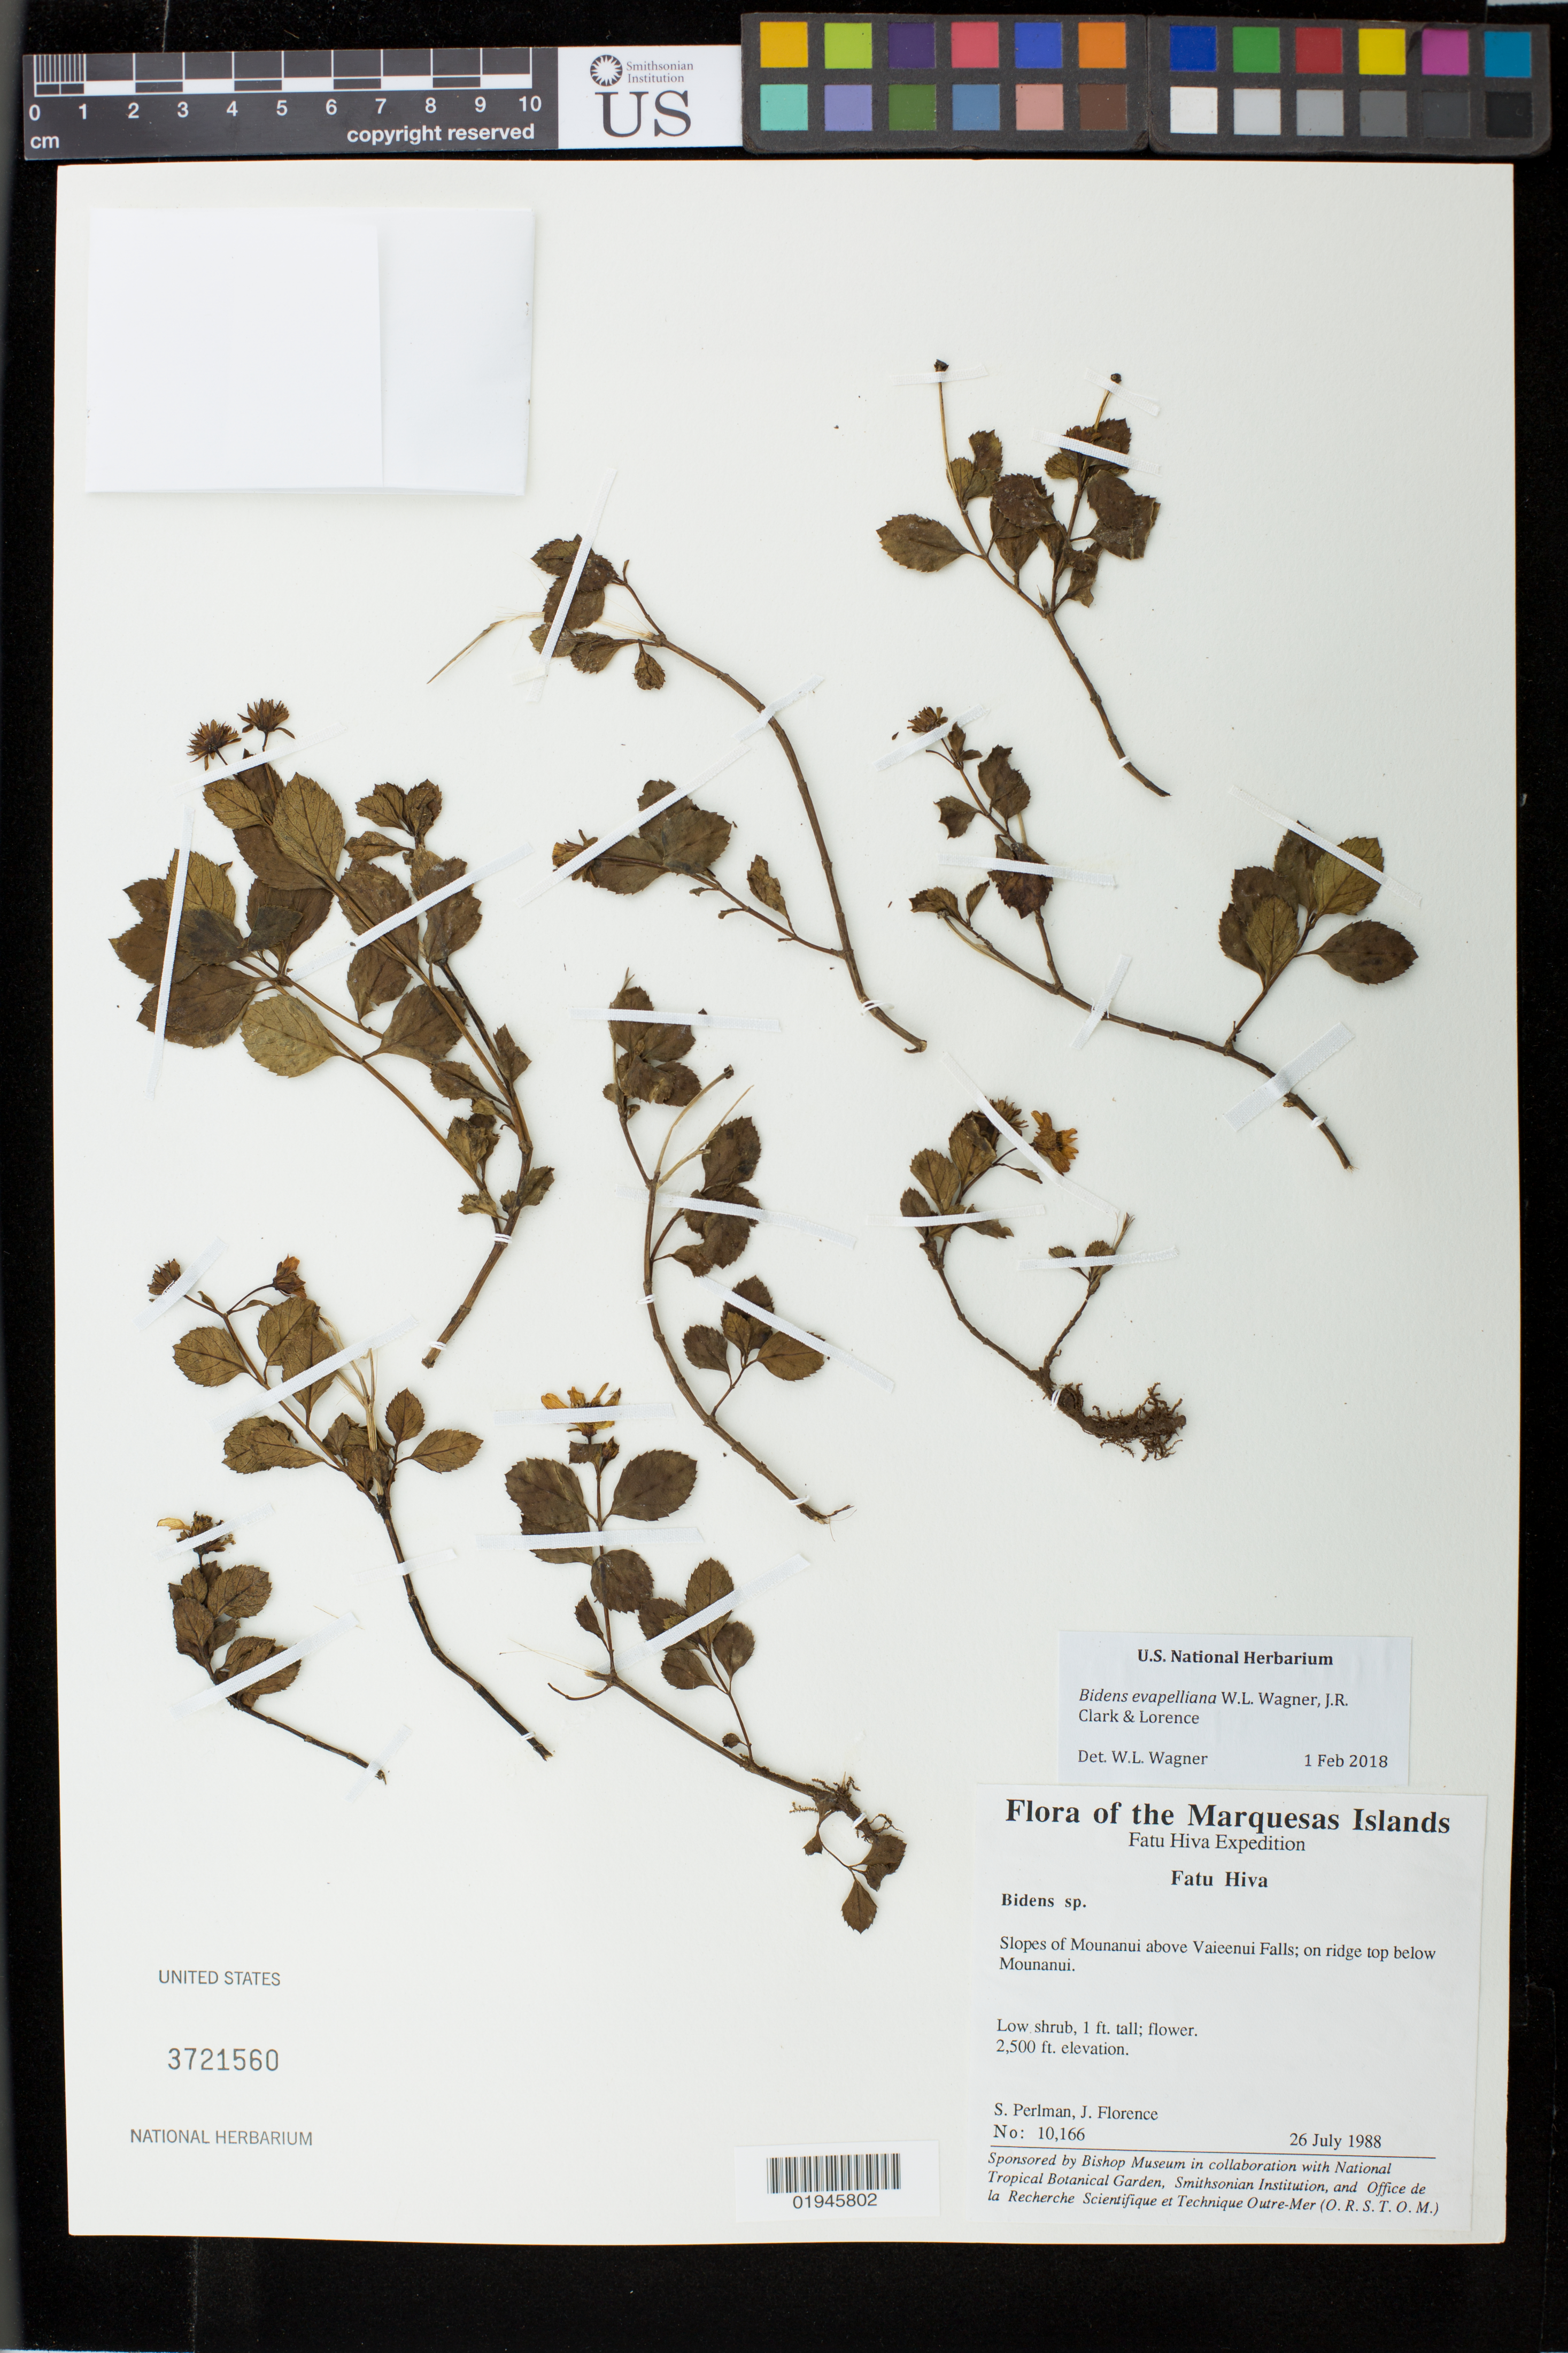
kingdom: Plantae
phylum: Tracheophyta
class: Magnoliopsida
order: Asterales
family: Asteraceae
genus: Bidens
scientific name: Bidens evapelliana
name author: W.L. Wagner et al.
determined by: Wagner, W. L., (BOT), Smithsonian Institution - National Museum of Natural History (UNITED STATES)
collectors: S. P. Perlman & J. Florence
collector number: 10166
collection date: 1988-07-26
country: French Polynesia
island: Fatu Hiva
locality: slopes of Mounanui above Vaieenui Falls, on ridge top, below Maunanui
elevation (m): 762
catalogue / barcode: US 3721560